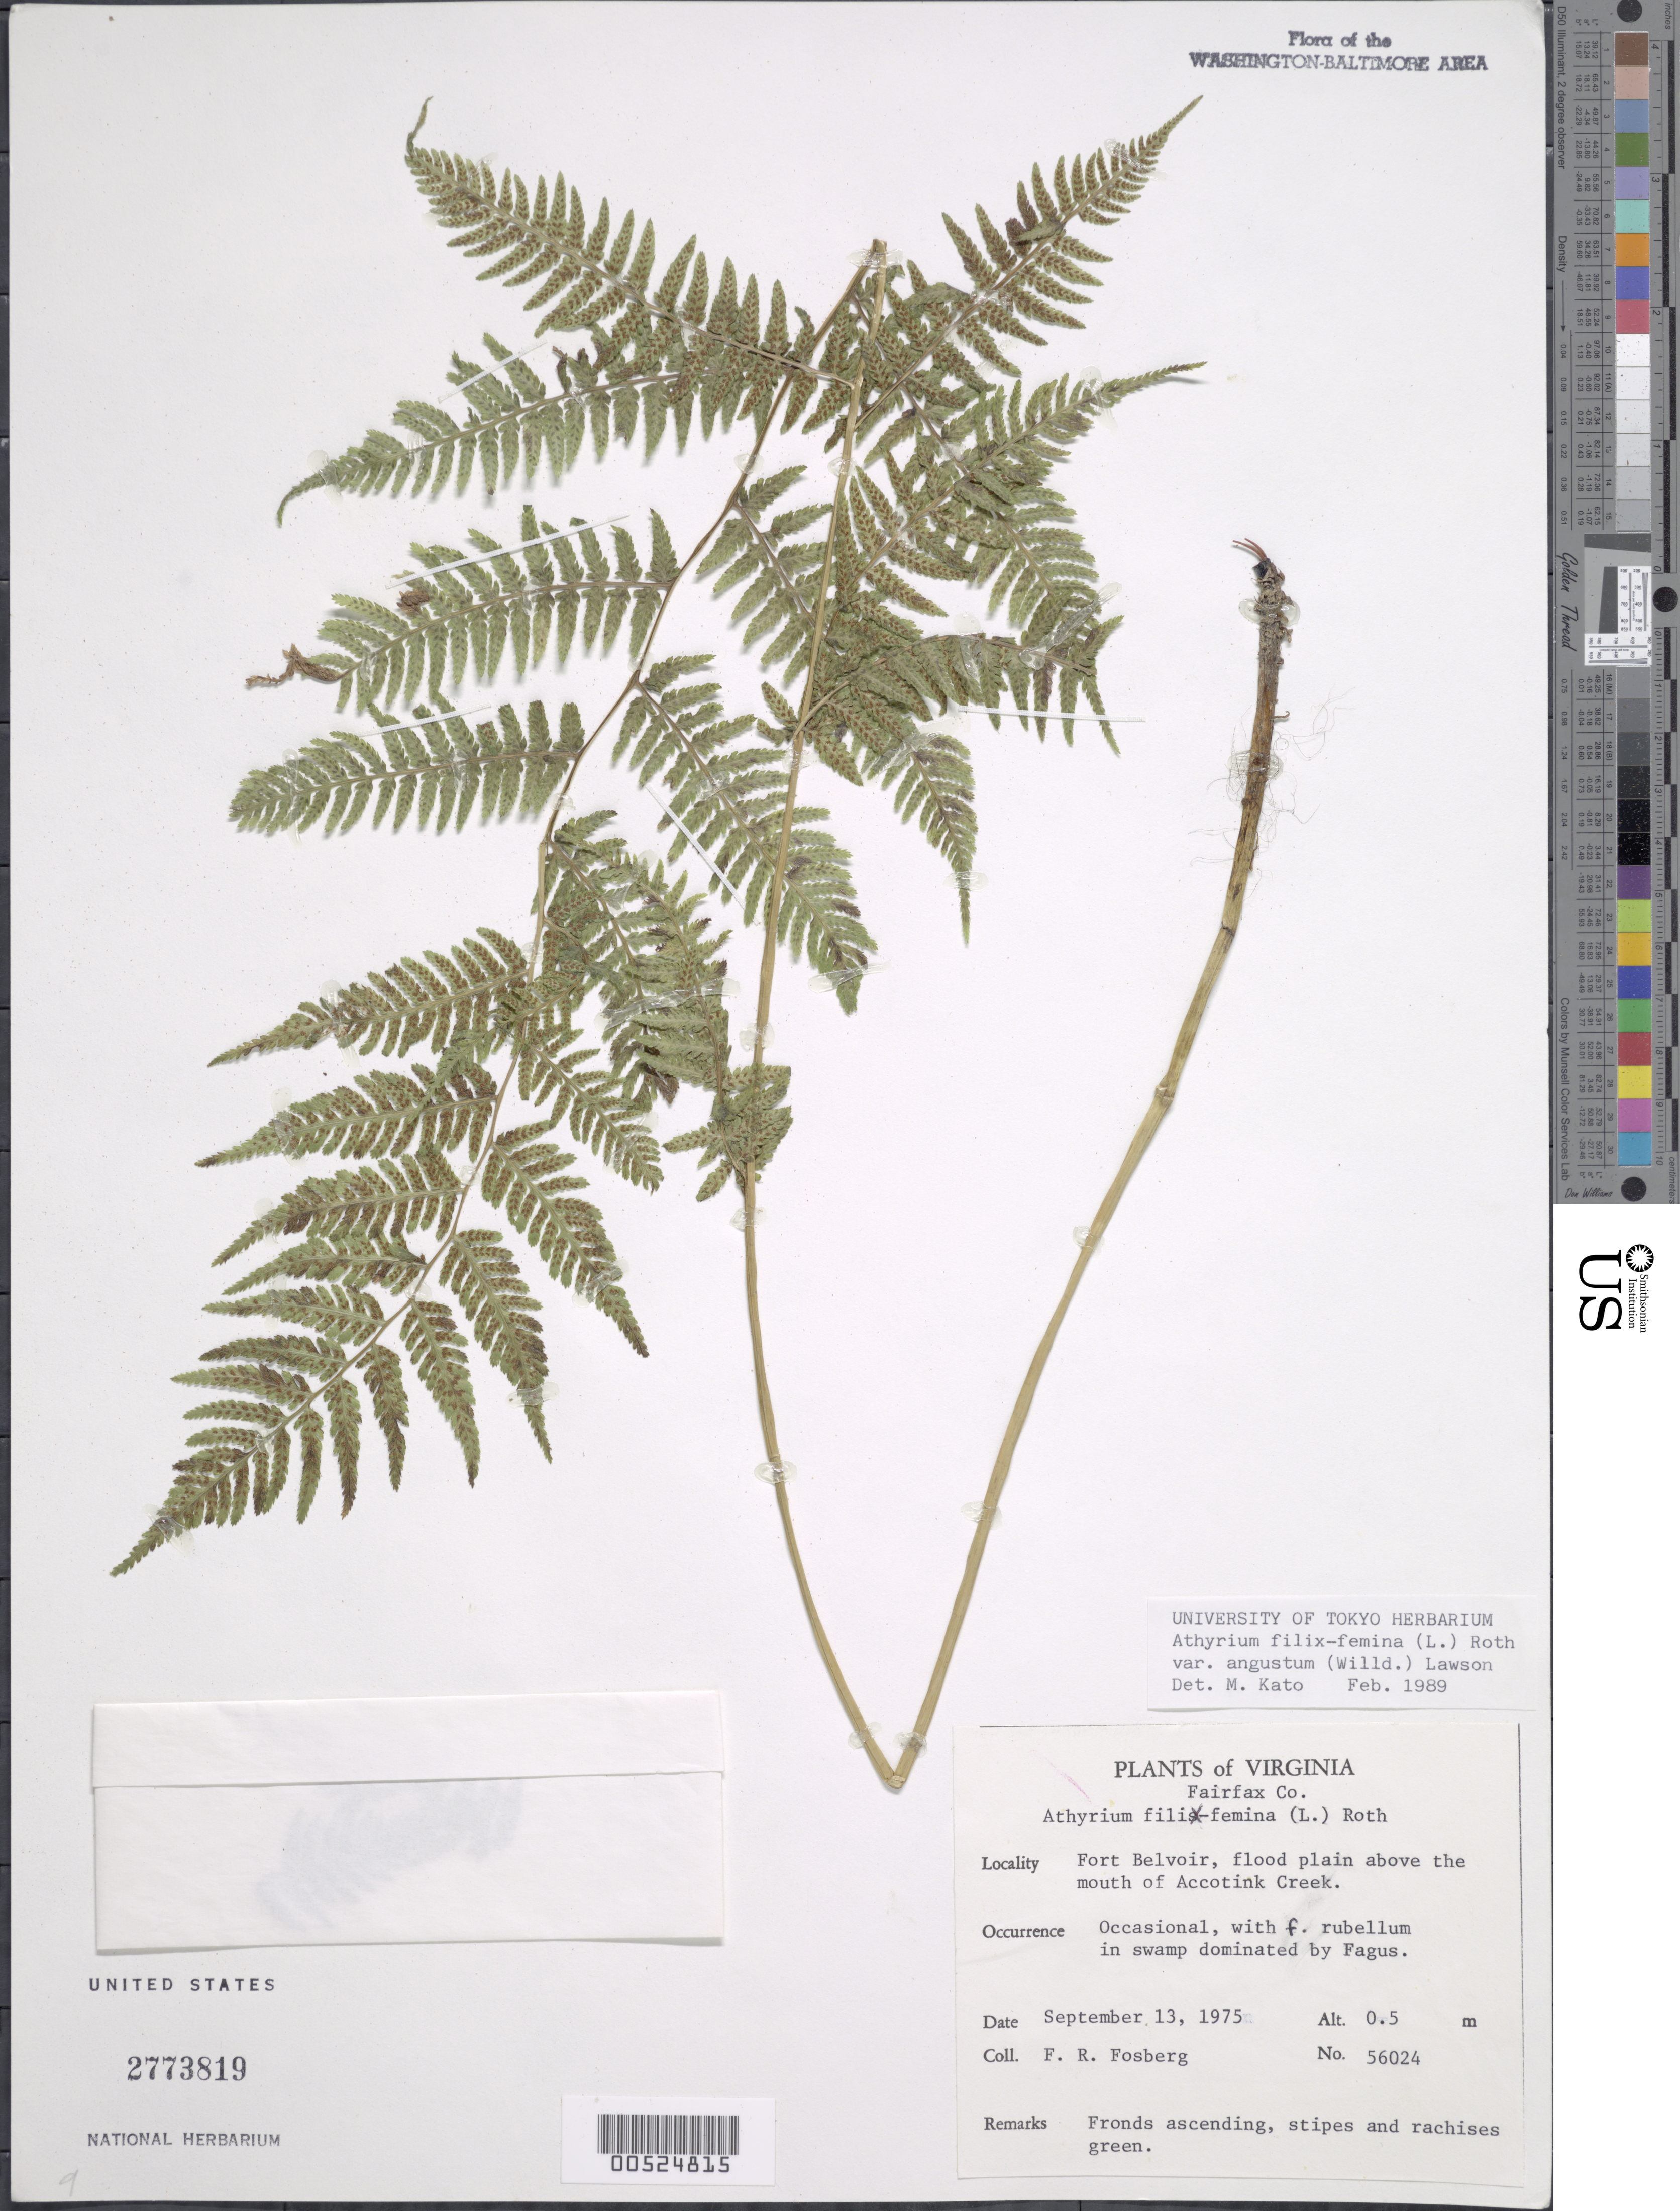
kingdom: Plantae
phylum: Tracheophyta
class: Polypodiopsida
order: Polypodiales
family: Athyriaceae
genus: Athyrium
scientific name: Athyrium filix-femina subsp. angustatum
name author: (Willd.) R.T. Clausen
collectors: F. R. Fosberg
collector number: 56024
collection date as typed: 13 Sep 1975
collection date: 1975-09-13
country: United States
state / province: Virginia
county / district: Fairfax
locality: Fort Belvoir, above the mouth of Accotink Creek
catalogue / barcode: US 2773819